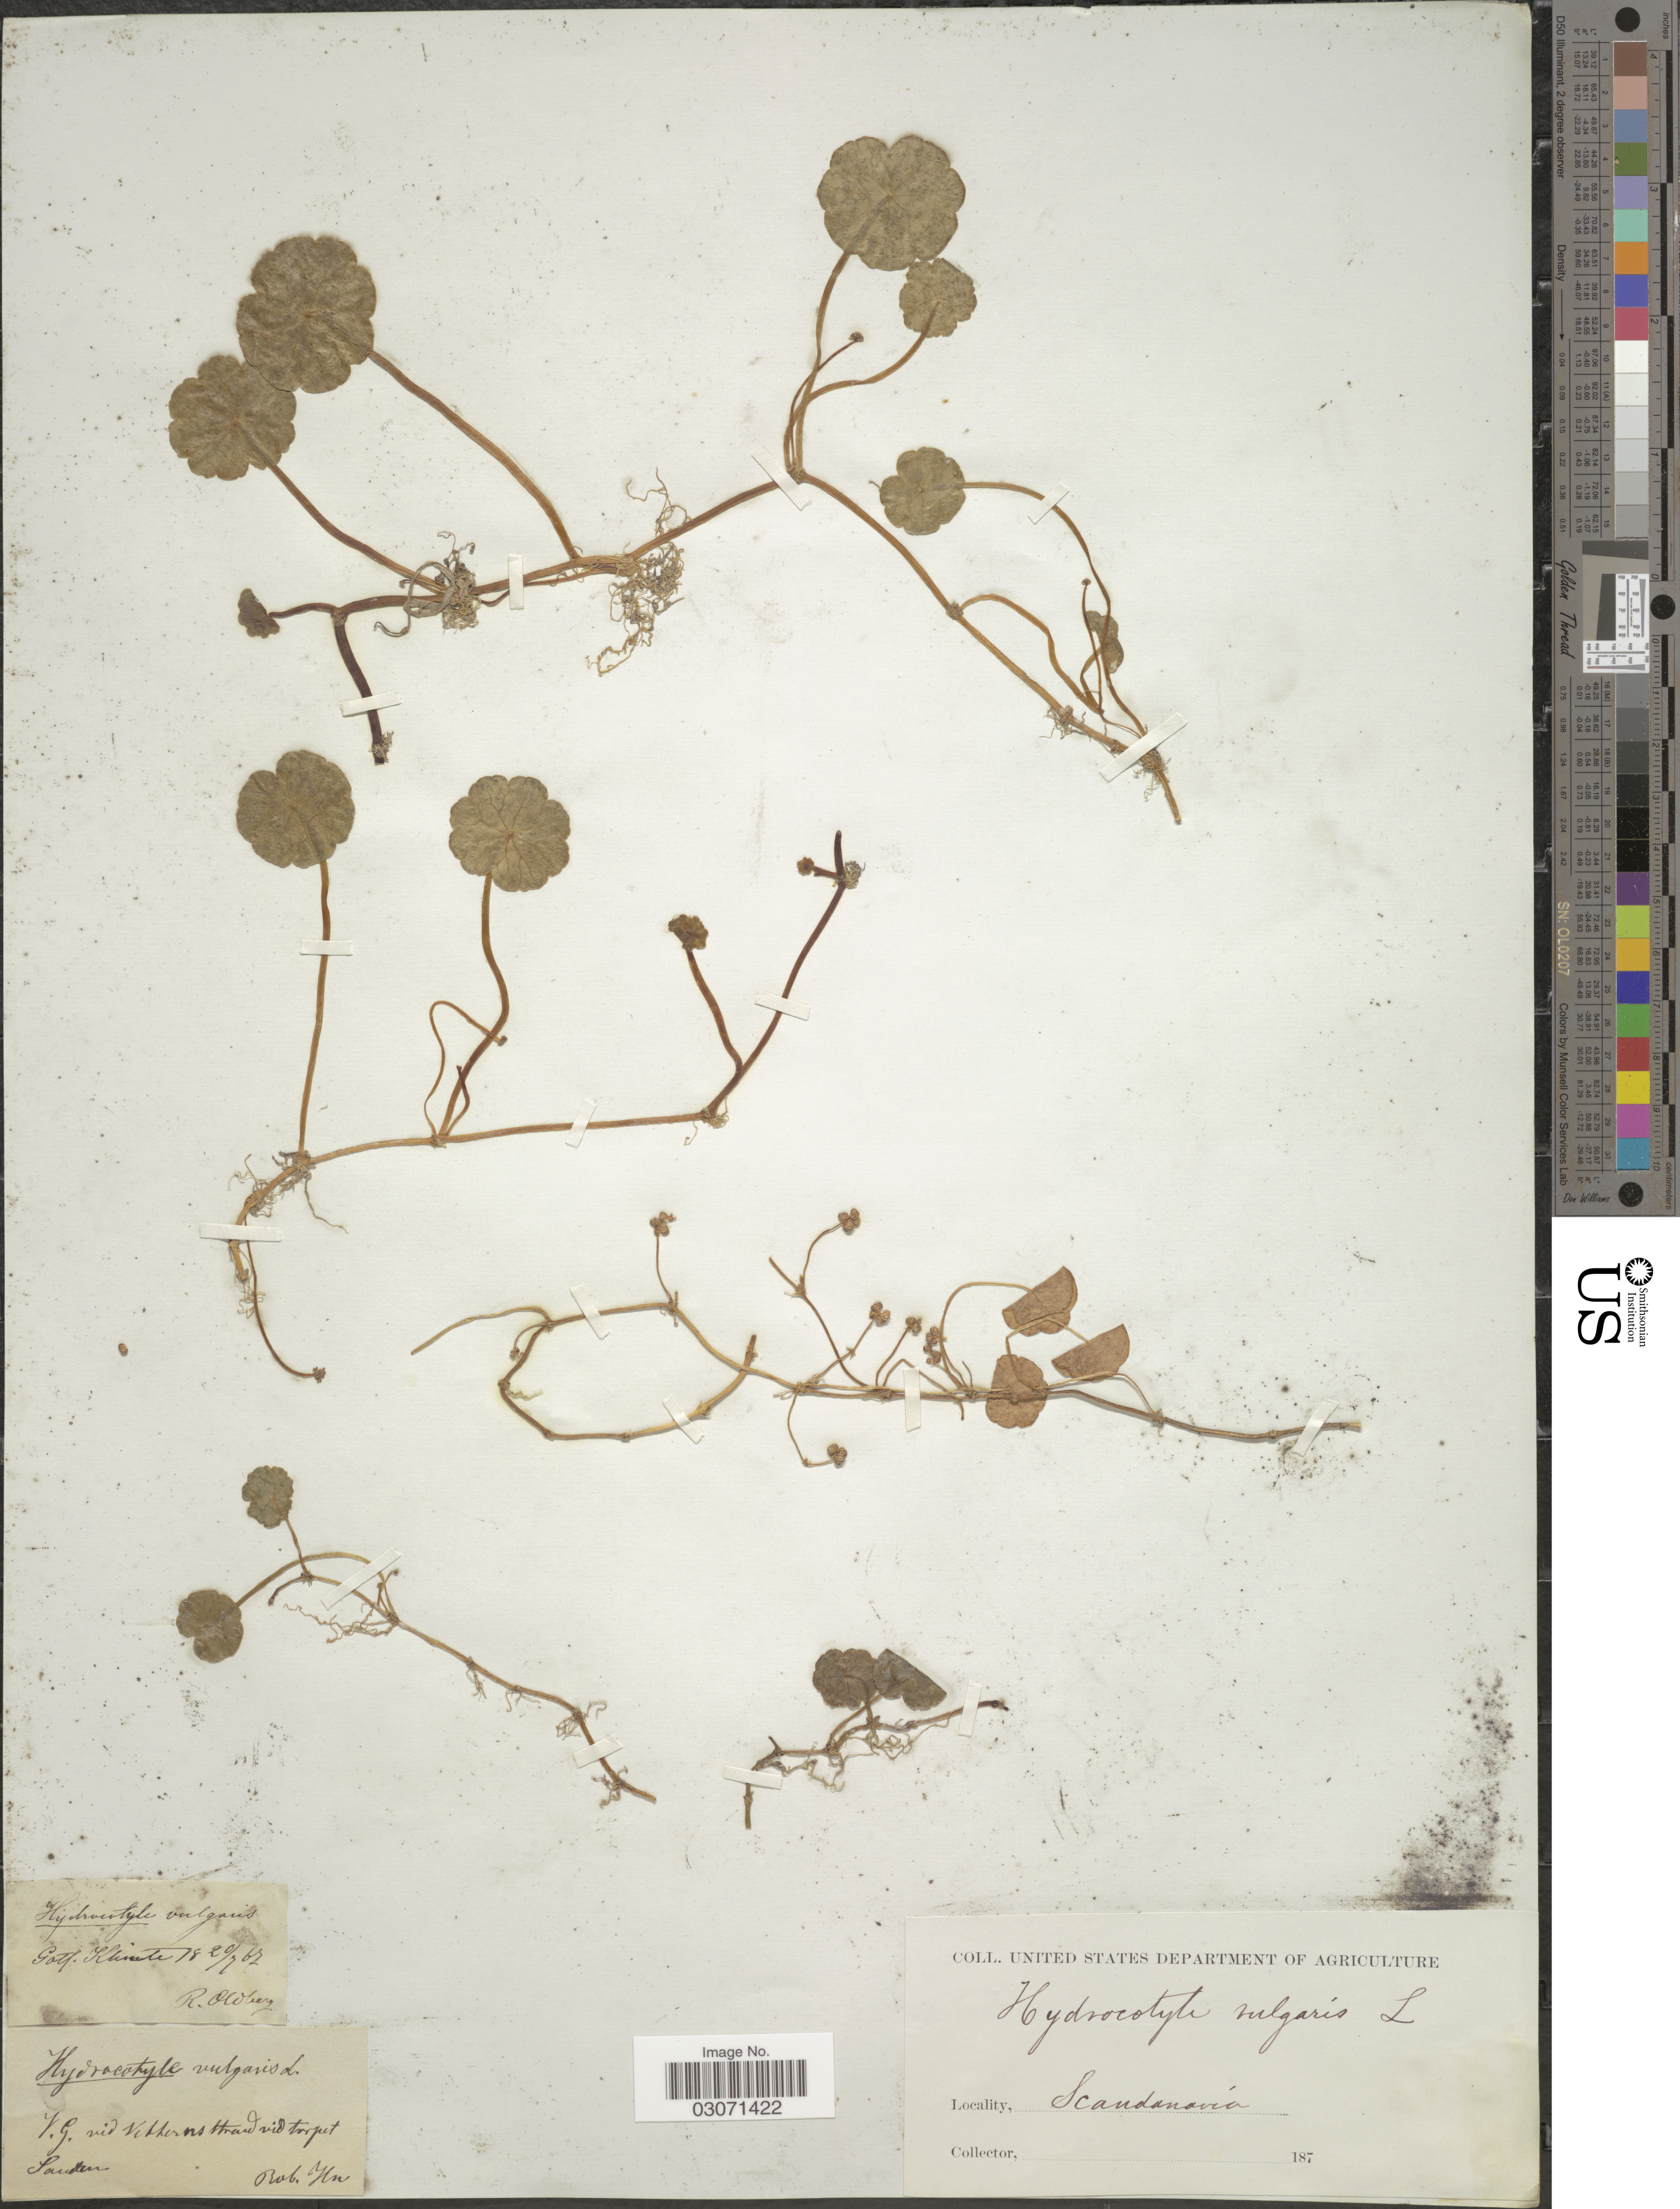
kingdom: Plantae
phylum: Tracheophyta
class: Magnoliopsida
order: Apiales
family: Araliaceae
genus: Hydrocotyle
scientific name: Hydrocotyle vulgaris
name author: L.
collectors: R. Oldberg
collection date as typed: Transcribed d/m/y: 18/7/67 to 20/7/67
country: Sweden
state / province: Gotland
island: Gotland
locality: Gotl. Klinte. Scandinavia.